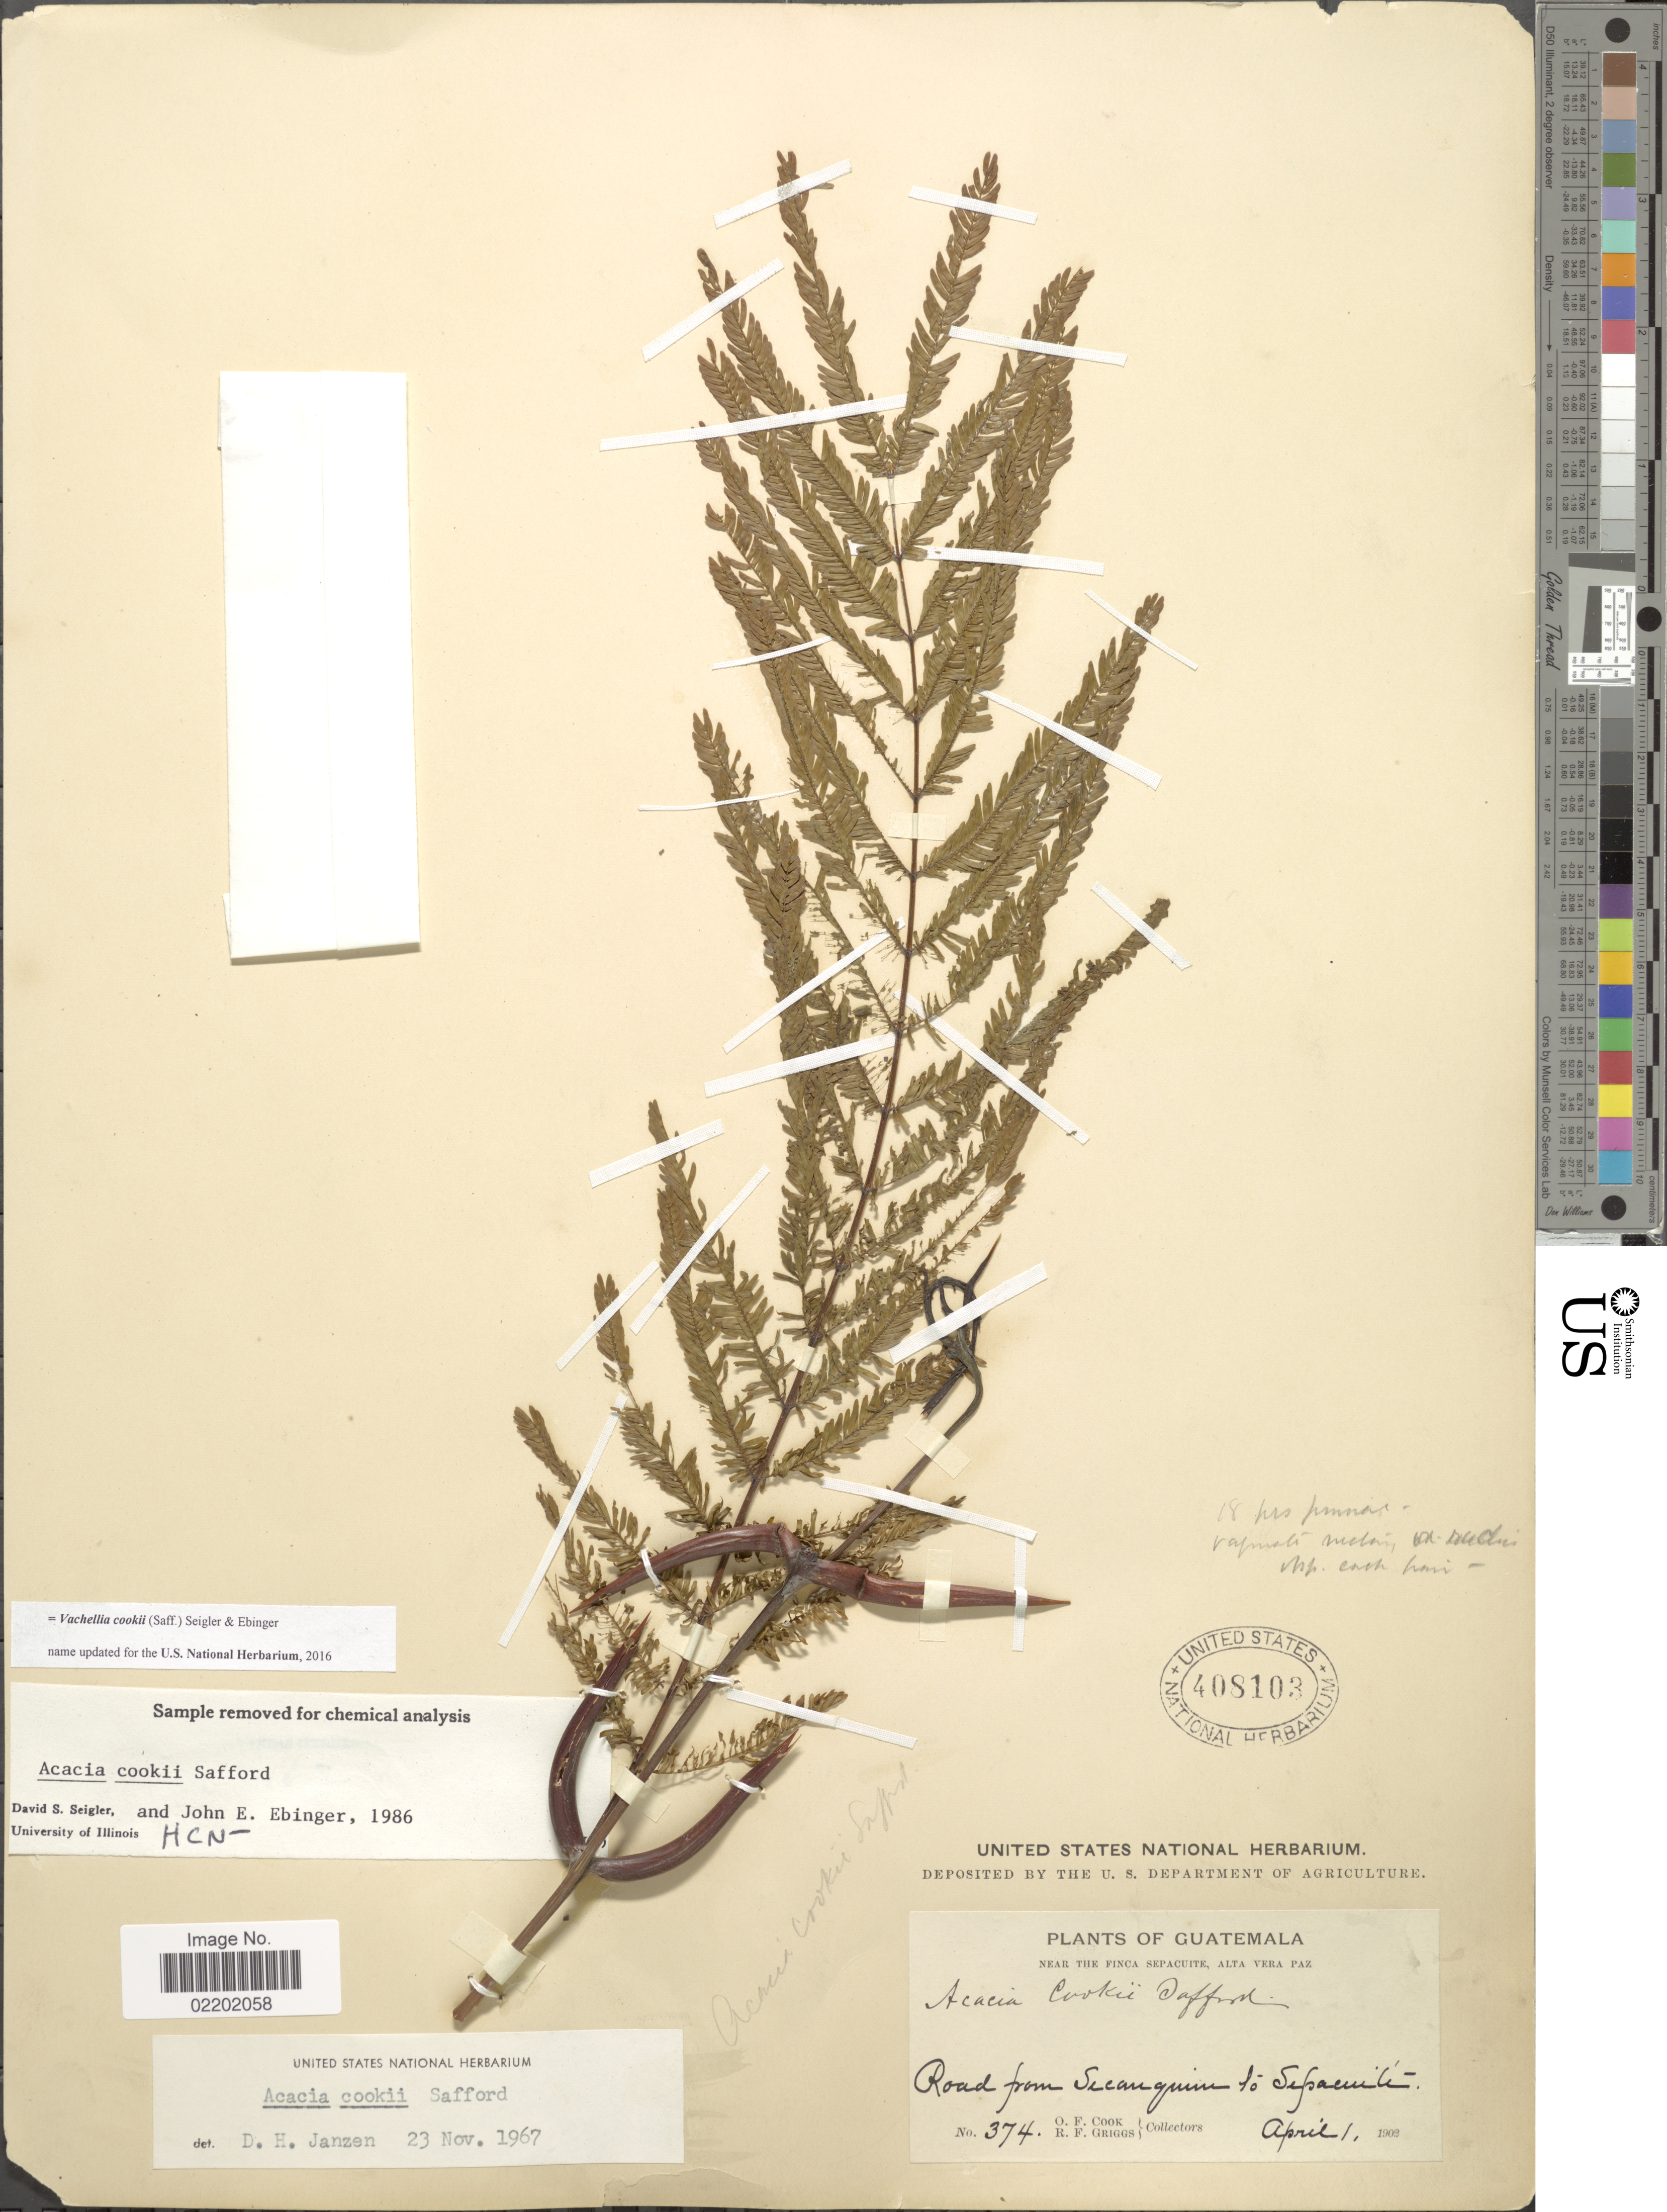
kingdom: Plantae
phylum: Tracheophyta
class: Magnoliopsida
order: Fabales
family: Fabaceae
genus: Vachellia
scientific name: Vachellia cookii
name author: (Saff.) Seigler & Ebinger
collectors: O. F. Cook & R. F. Griggs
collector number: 374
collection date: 1902-04-01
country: Guatemala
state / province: Alta Verapaz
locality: Near the Finca Sepacuite, Road from Secanquim to Sepacuité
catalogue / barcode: US 408103